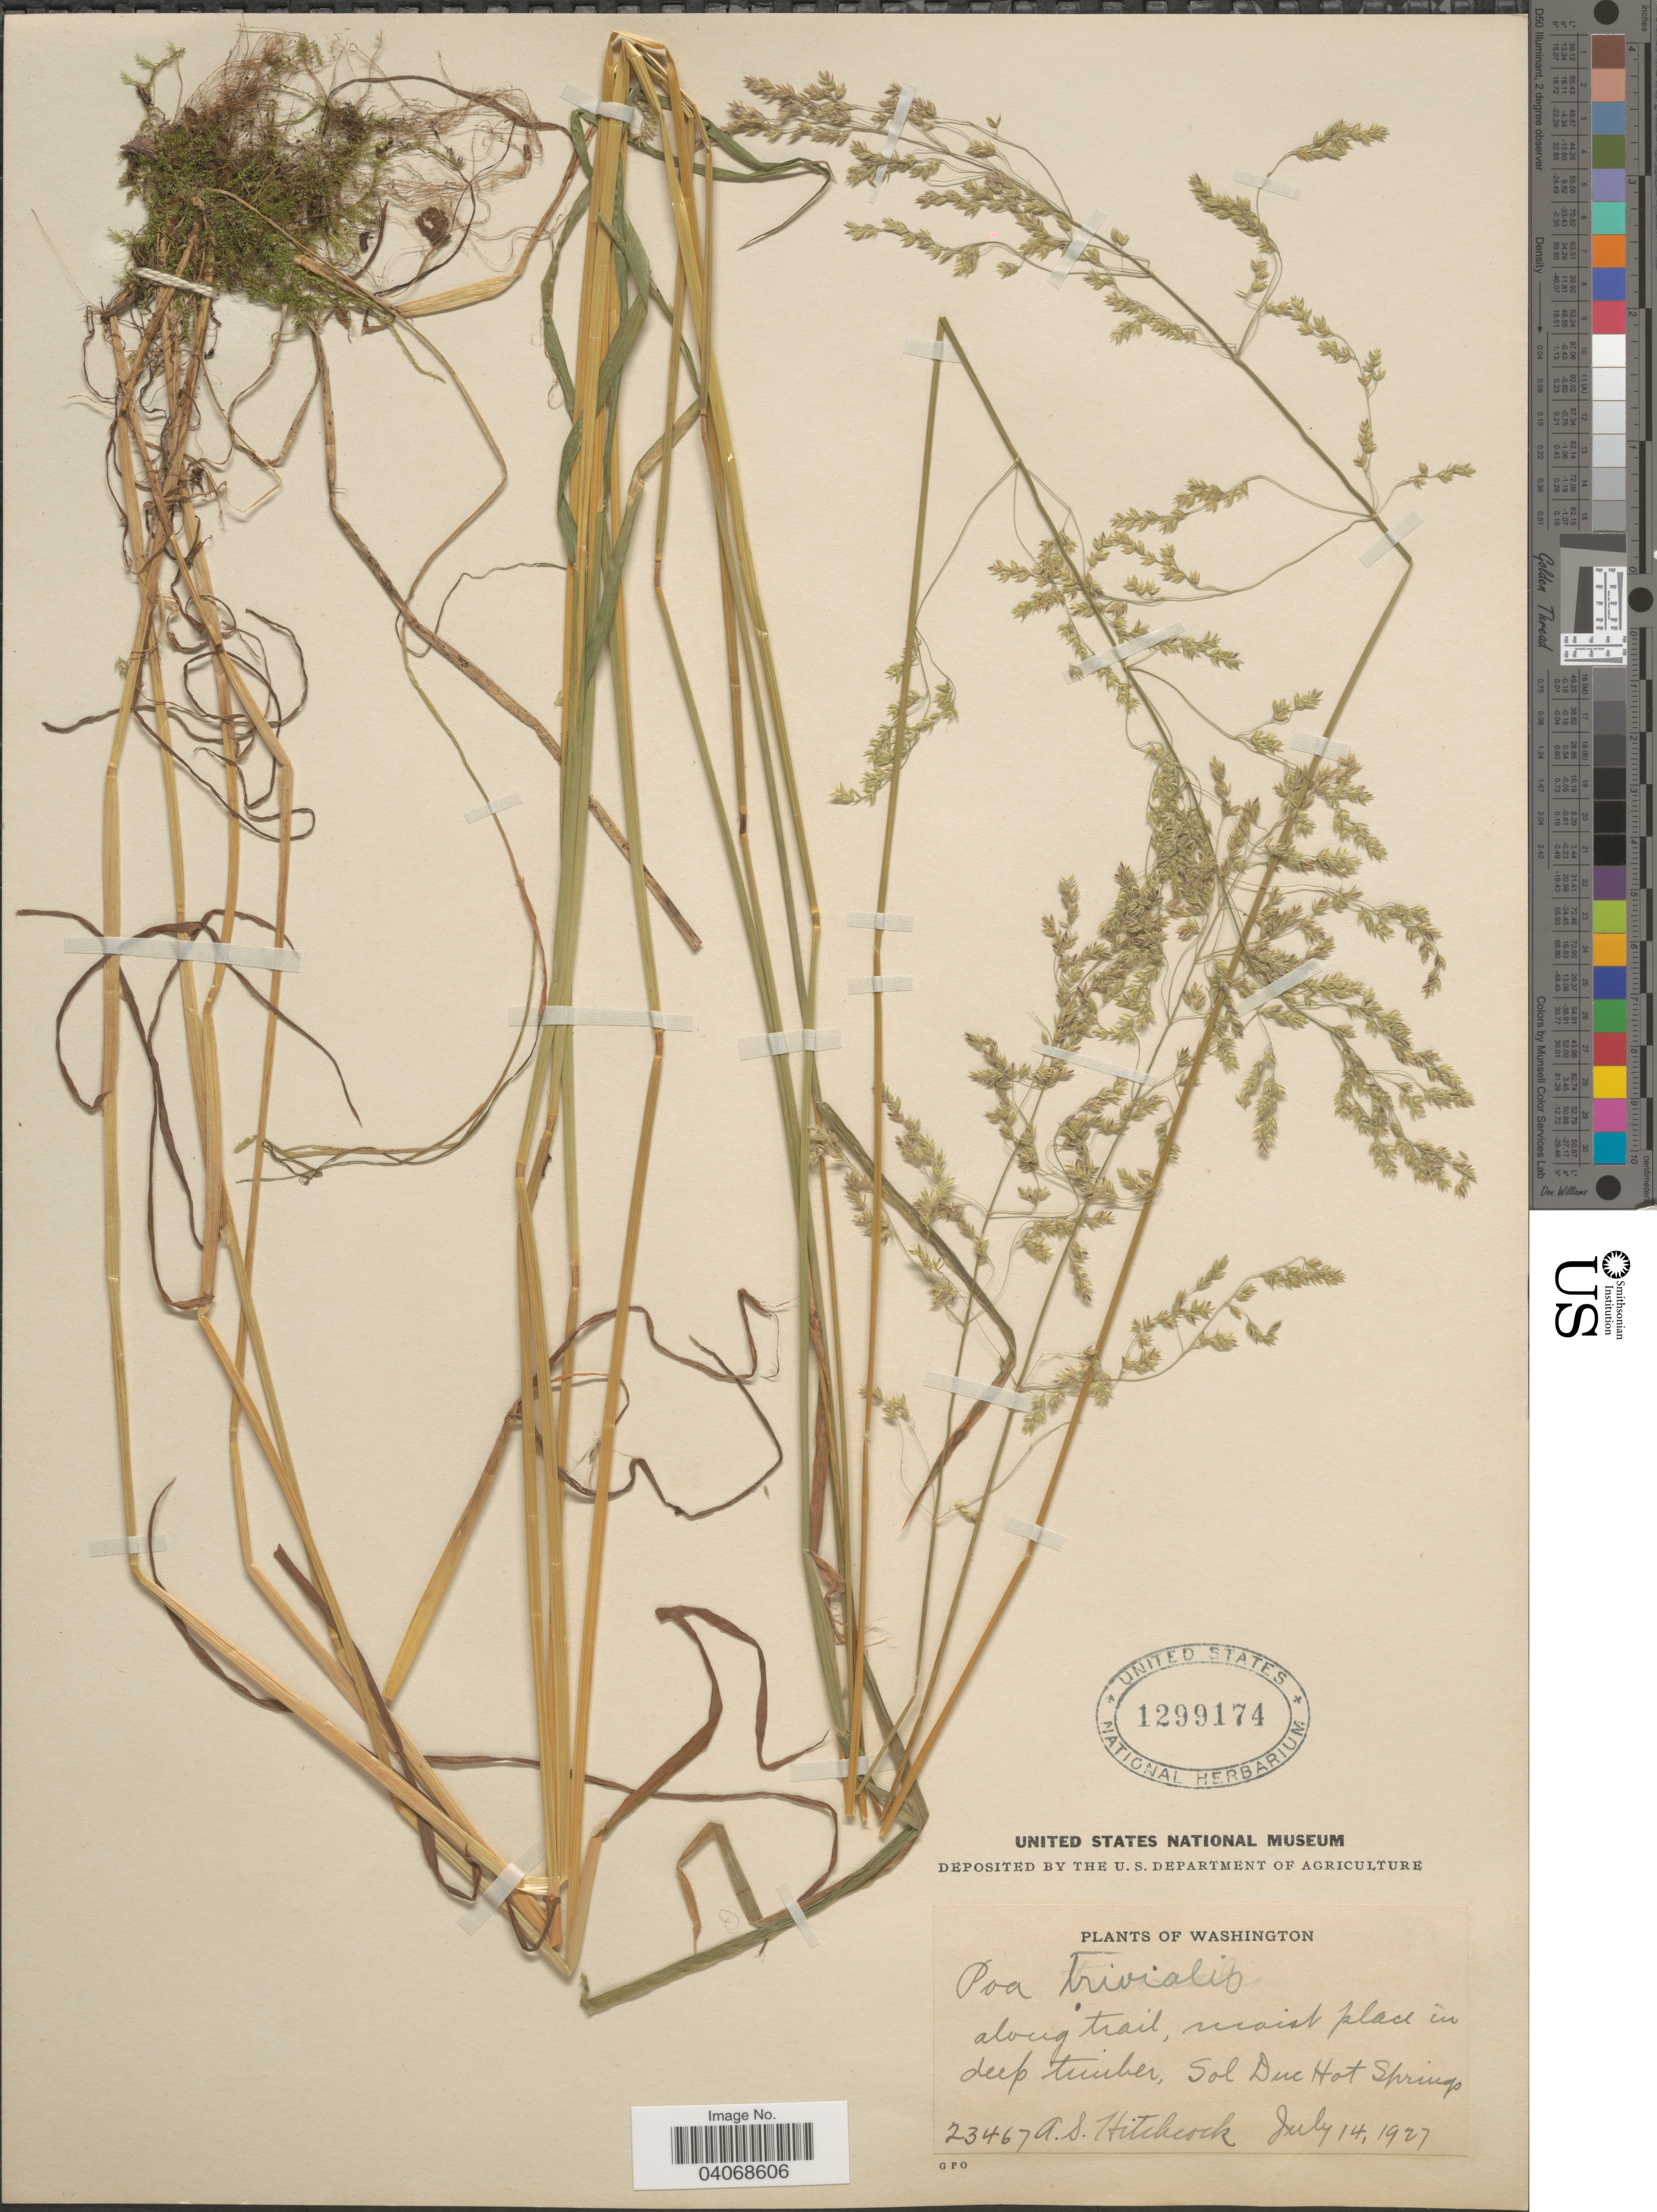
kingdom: Plantae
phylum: Tracheophyta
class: Liliopsida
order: Poales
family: Poaceae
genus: Poa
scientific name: Poa trivialis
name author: L.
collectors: A. S. Hitchcock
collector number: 23467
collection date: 1927-07-14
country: United States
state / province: Washington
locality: Along trail, moist place in deep timber, Sol Duc Hot Springs.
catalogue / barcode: US 1299174